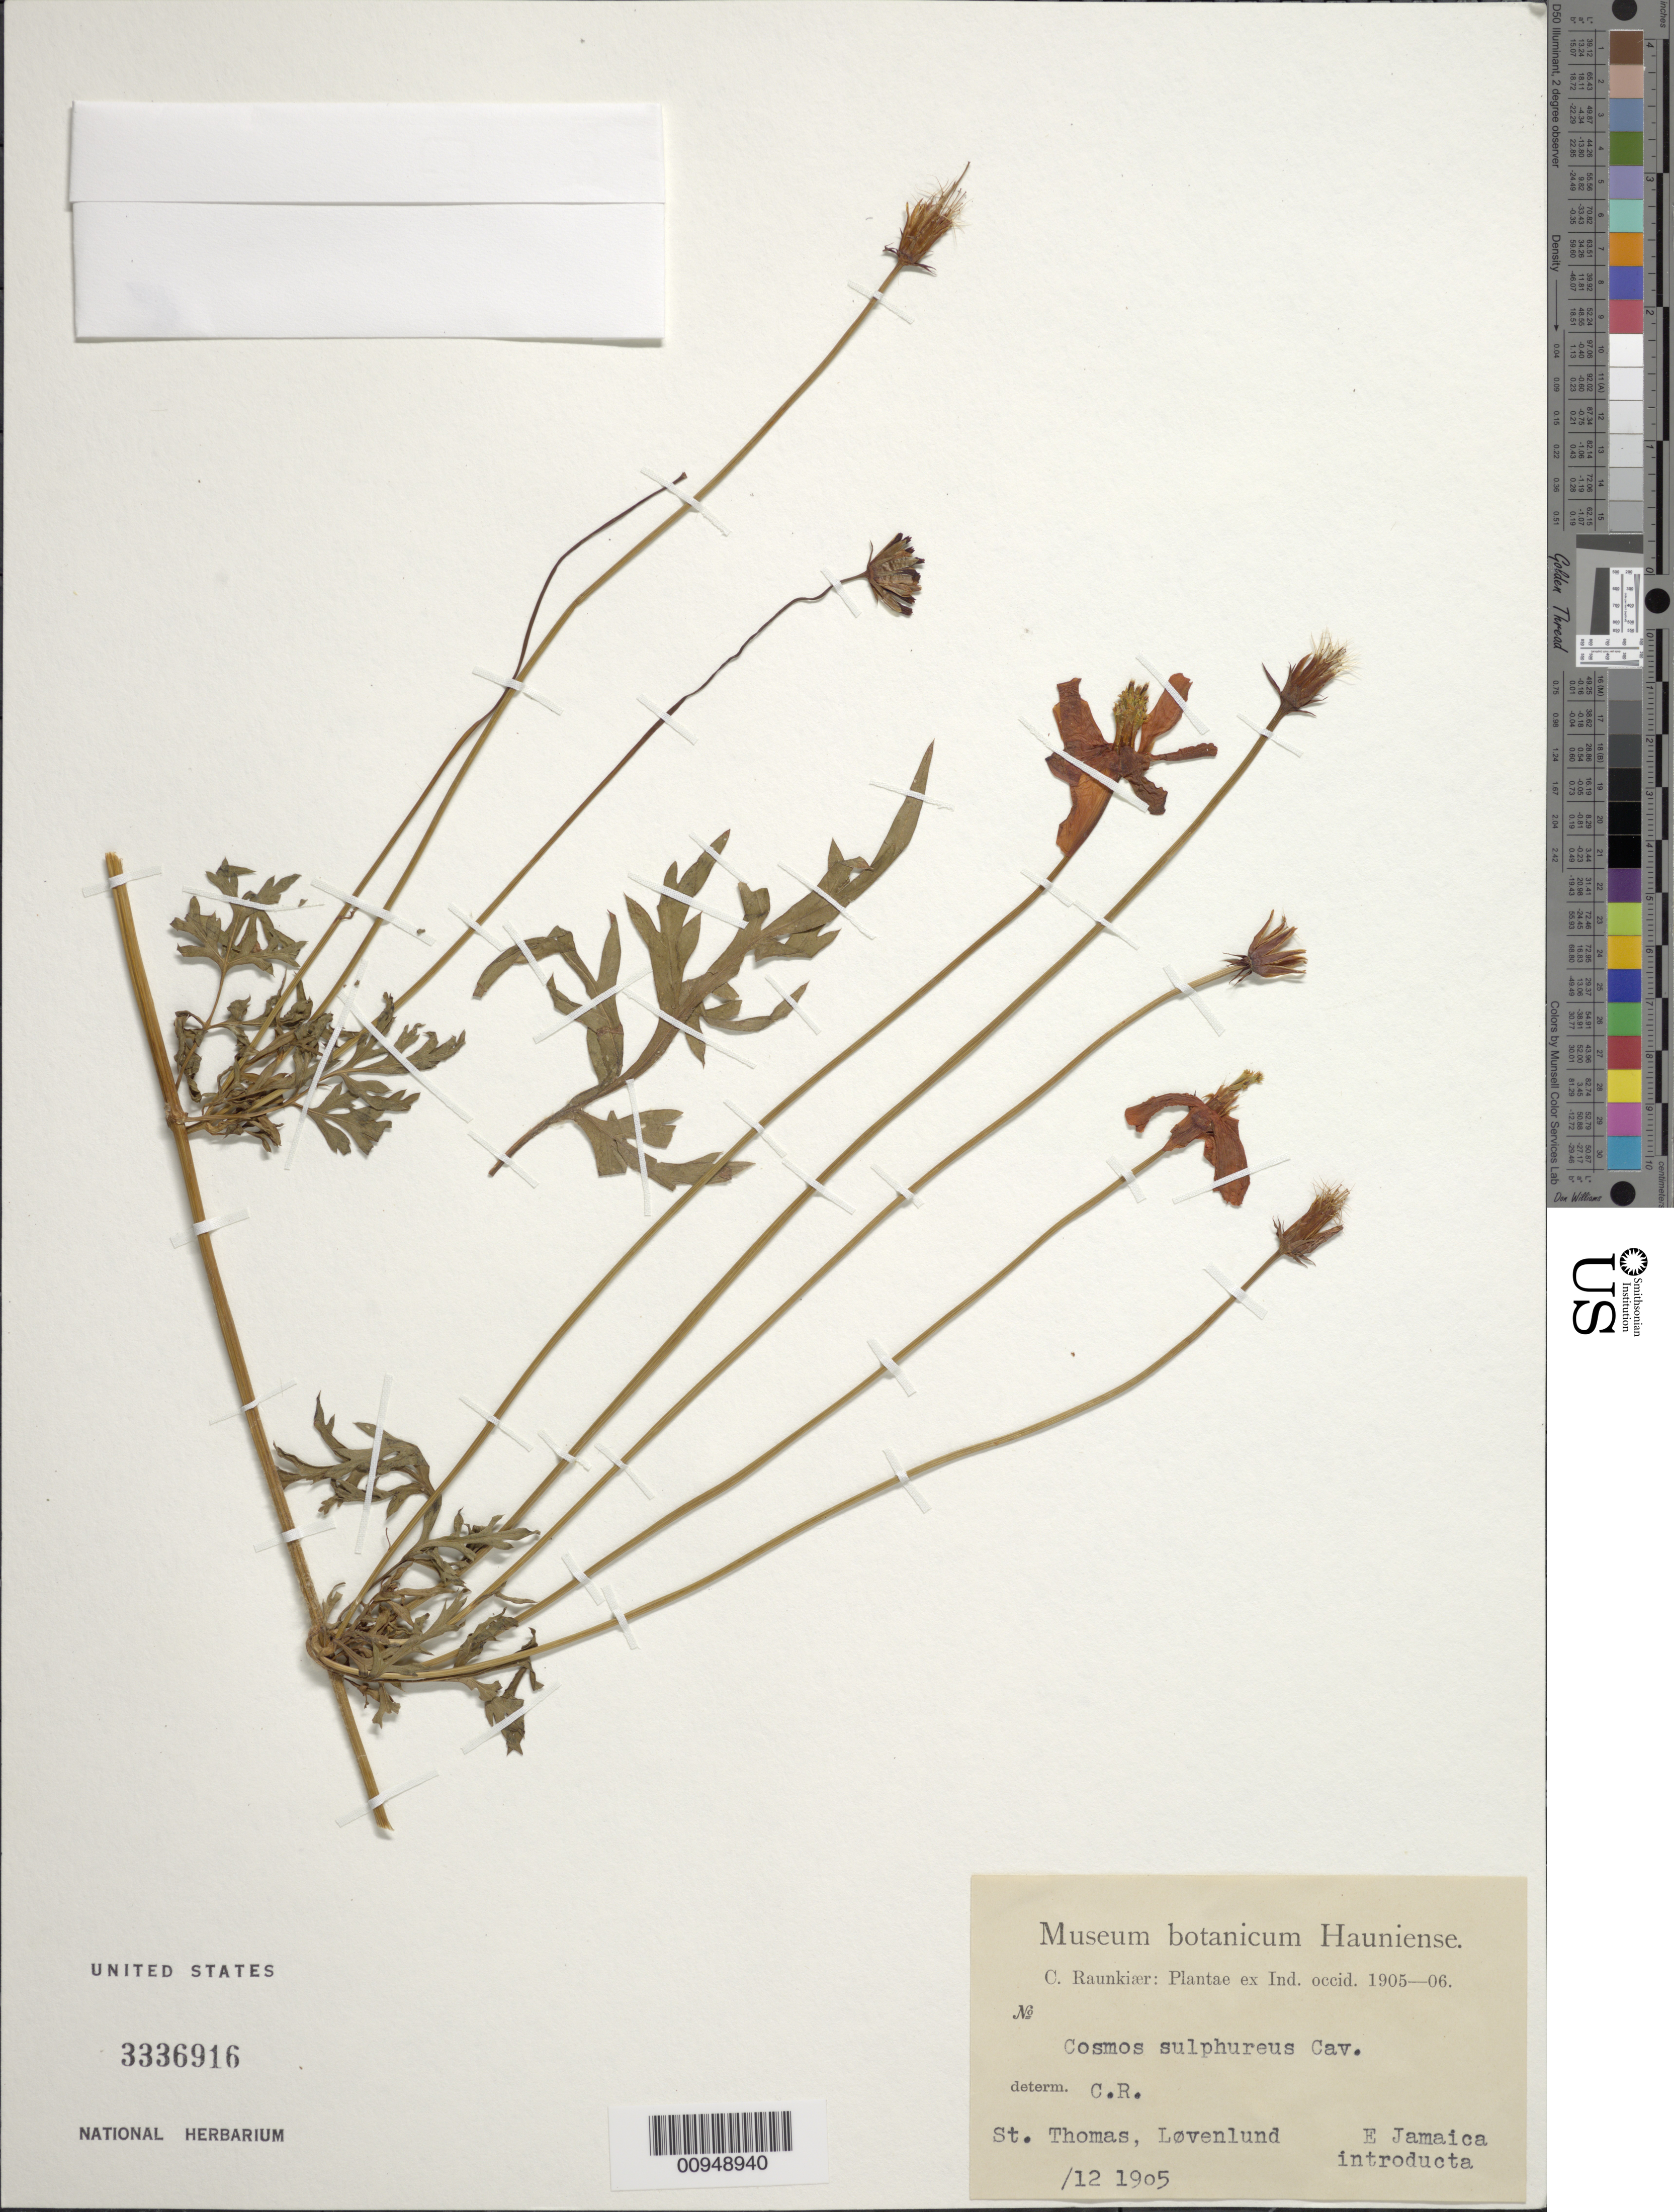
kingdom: Plantae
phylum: Tracheophyta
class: Magnoliopsida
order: Asterales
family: Asteraceae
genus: Cosmos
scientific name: Cosmos sulphureus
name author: Cav.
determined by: Raunkiær, C.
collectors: C. C. Raunkiaer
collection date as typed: Dec 1905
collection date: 1905-12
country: Jamaica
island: Jamaica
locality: St. Thomas, Lovenlund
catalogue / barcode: US 3336916